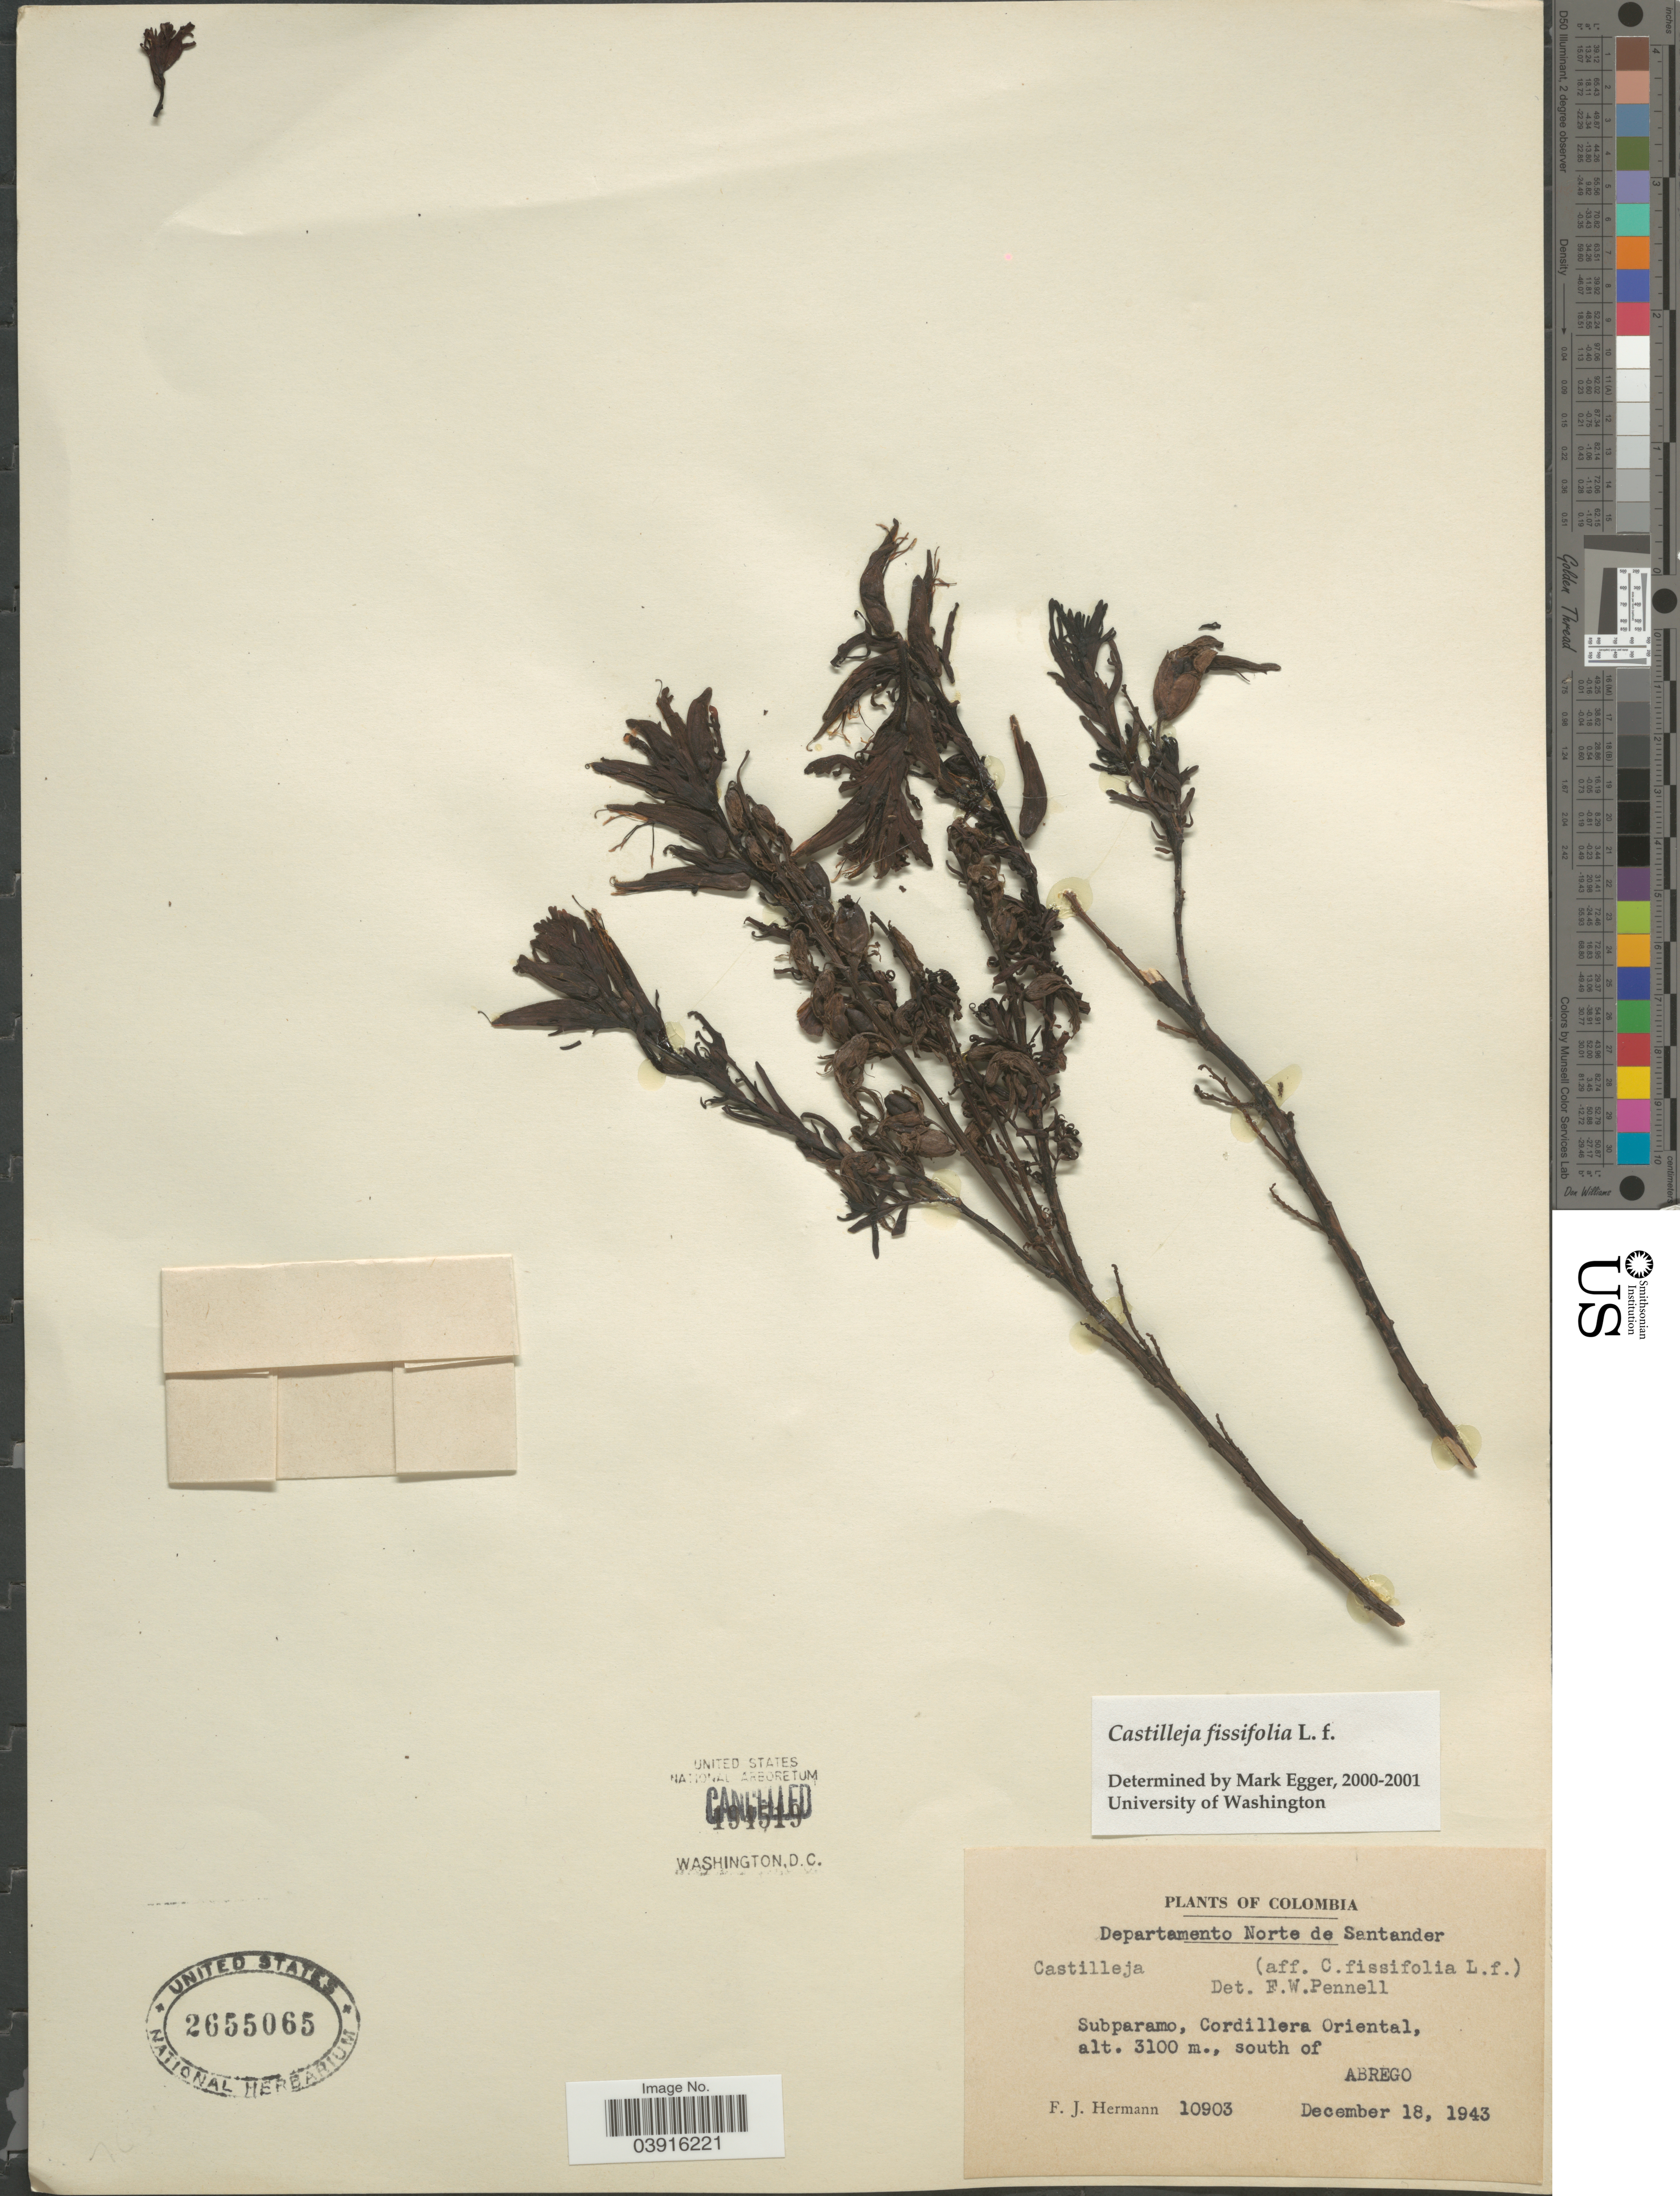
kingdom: Plantae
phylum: Tracheophyta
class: Magnoliopsida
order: Lamiales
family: Orobanchaceae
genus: Castilleja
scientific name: Castilleja fissifolia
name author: L. f.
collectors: F. J. Hermann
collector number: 10903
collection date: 1943-12-18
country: Colombia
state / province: Norte de Santander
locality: Departamento Norte de Santander. Subparamo, Cordillera Oriental, south of Abrego.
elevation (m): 3100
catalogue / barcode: US 2655065